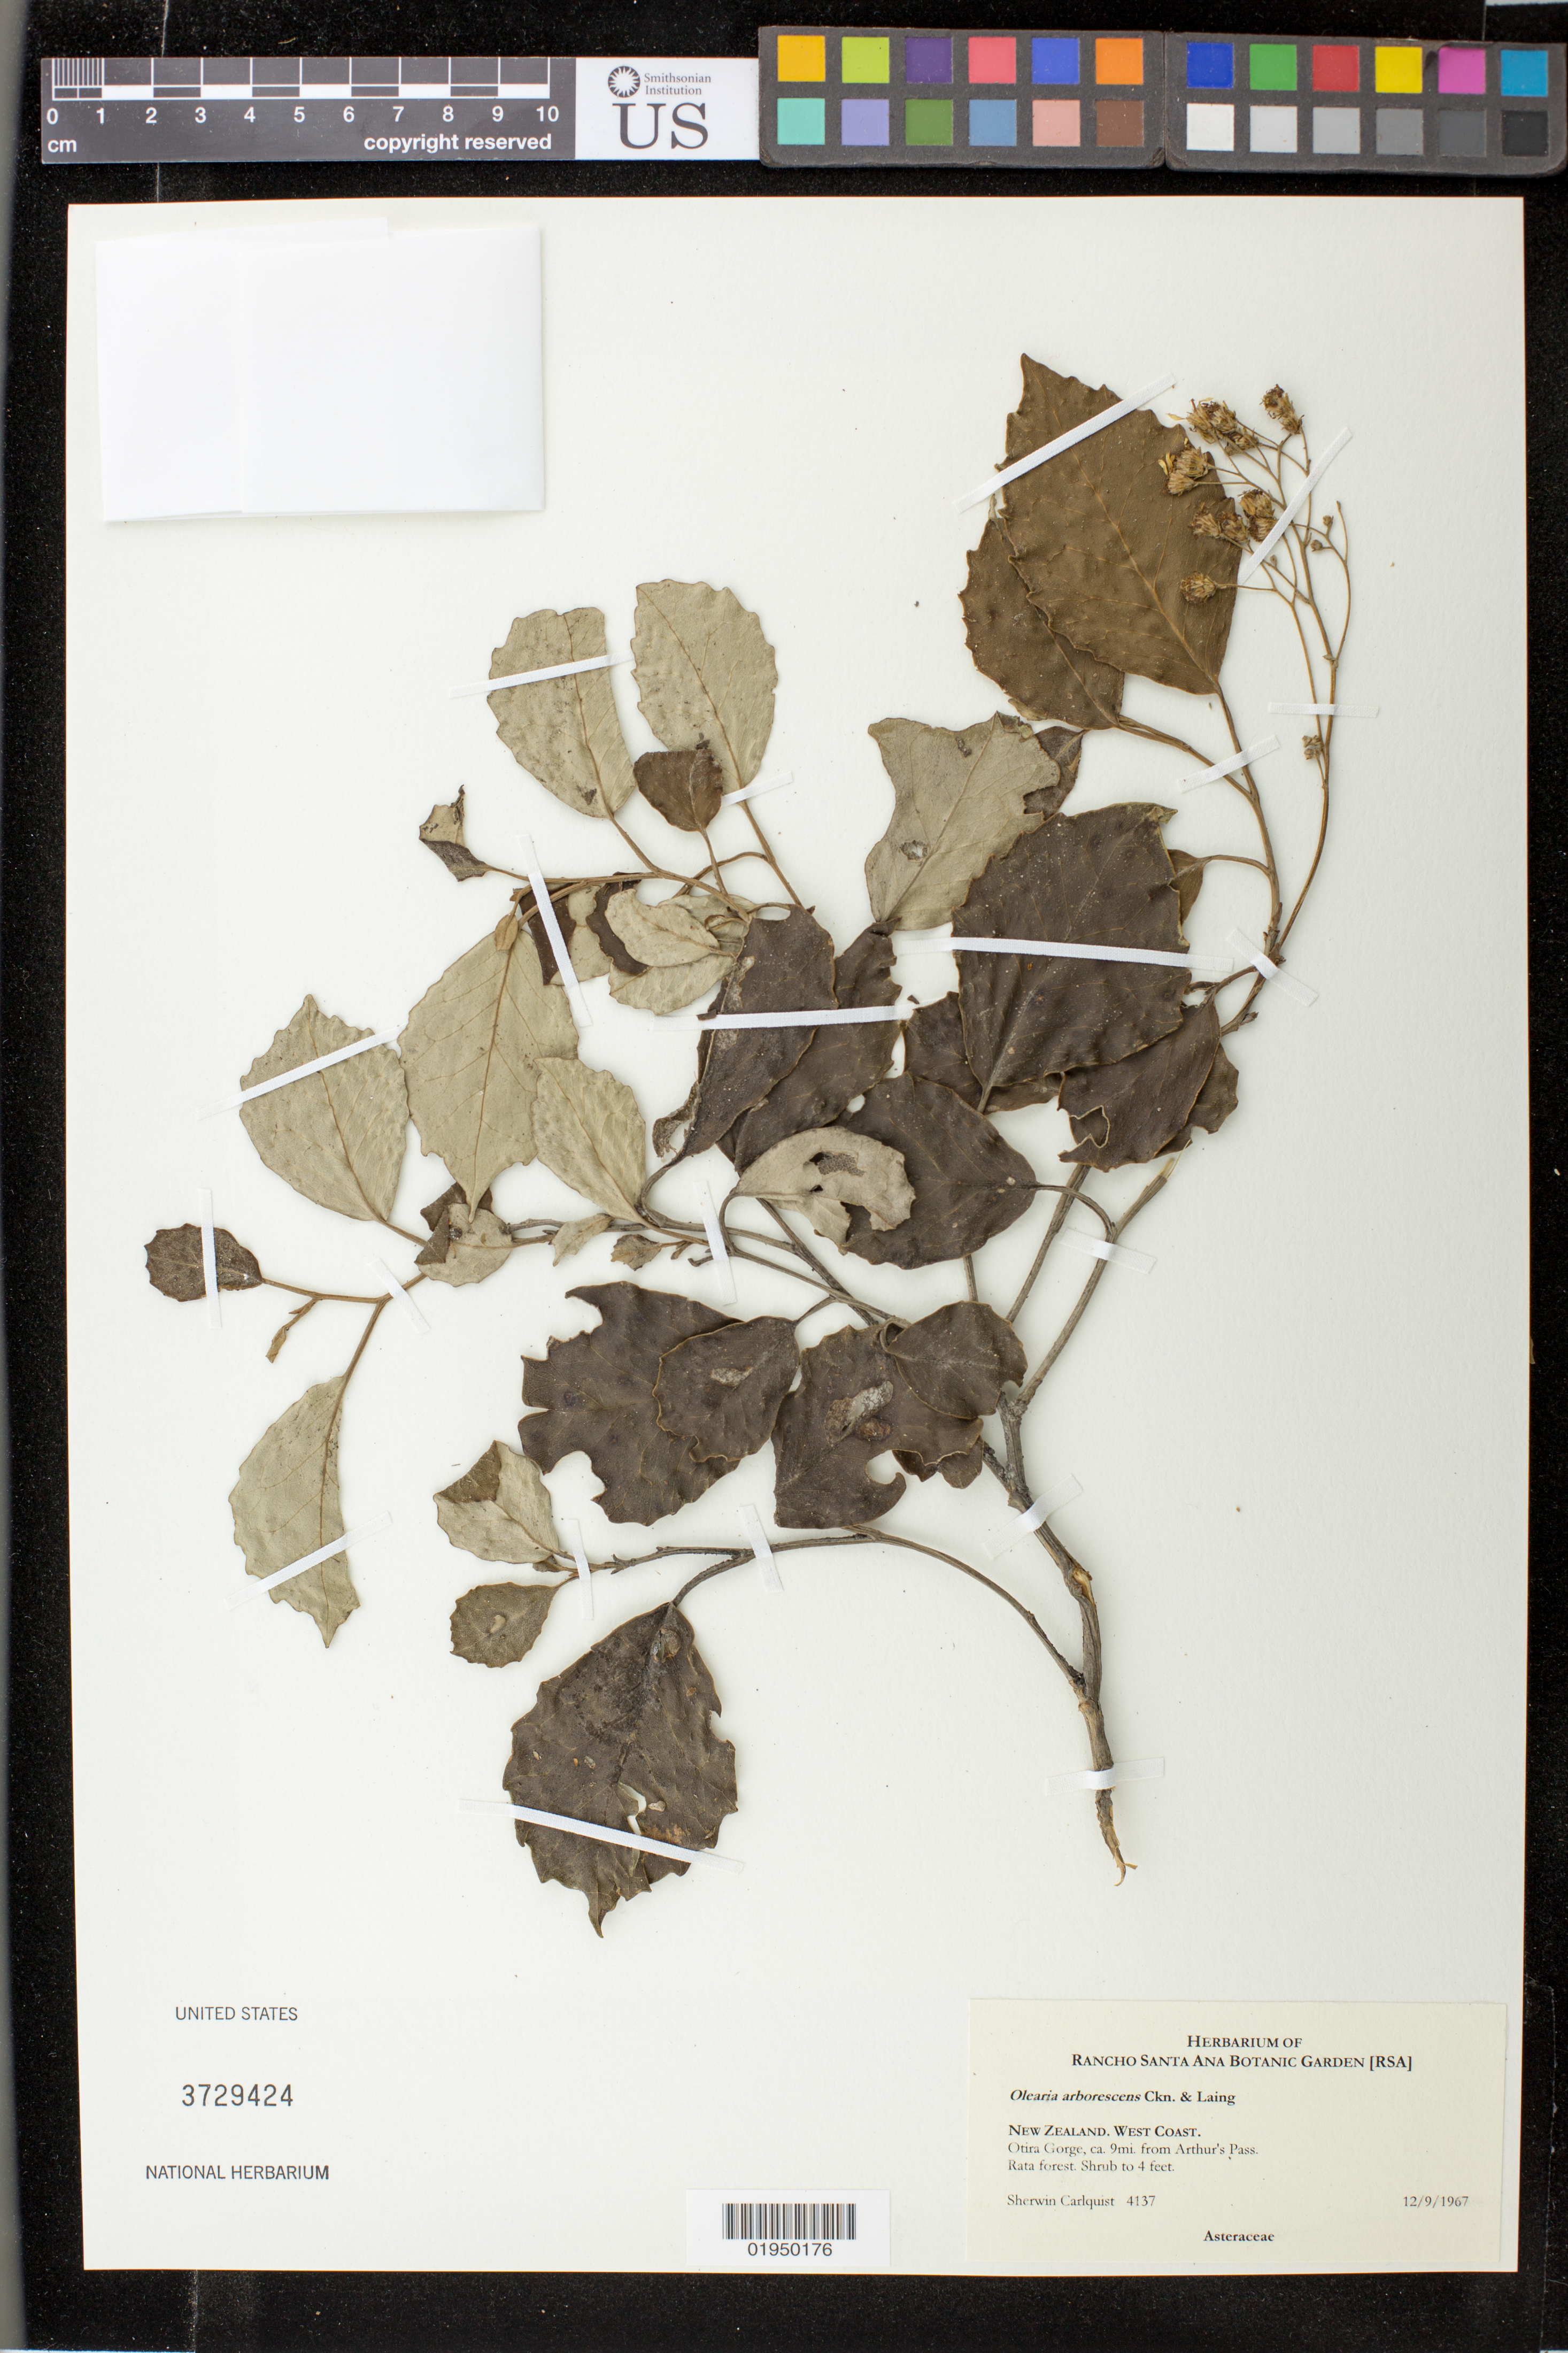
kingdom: Plantae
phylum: Tracheophyta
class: Magnoliopsida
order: Asterales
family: Asteraceae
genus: Olearia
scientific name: Olearia arborescens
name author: (G. Forst.) Cockayne & Laing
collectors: S. Carlquist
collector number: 4137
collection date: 1967-12-09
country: New Zealand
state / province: West Coast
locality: West Coast. Otira Gorge, ca. 9mi. from Arthur's Pass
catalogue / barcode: US 3729424